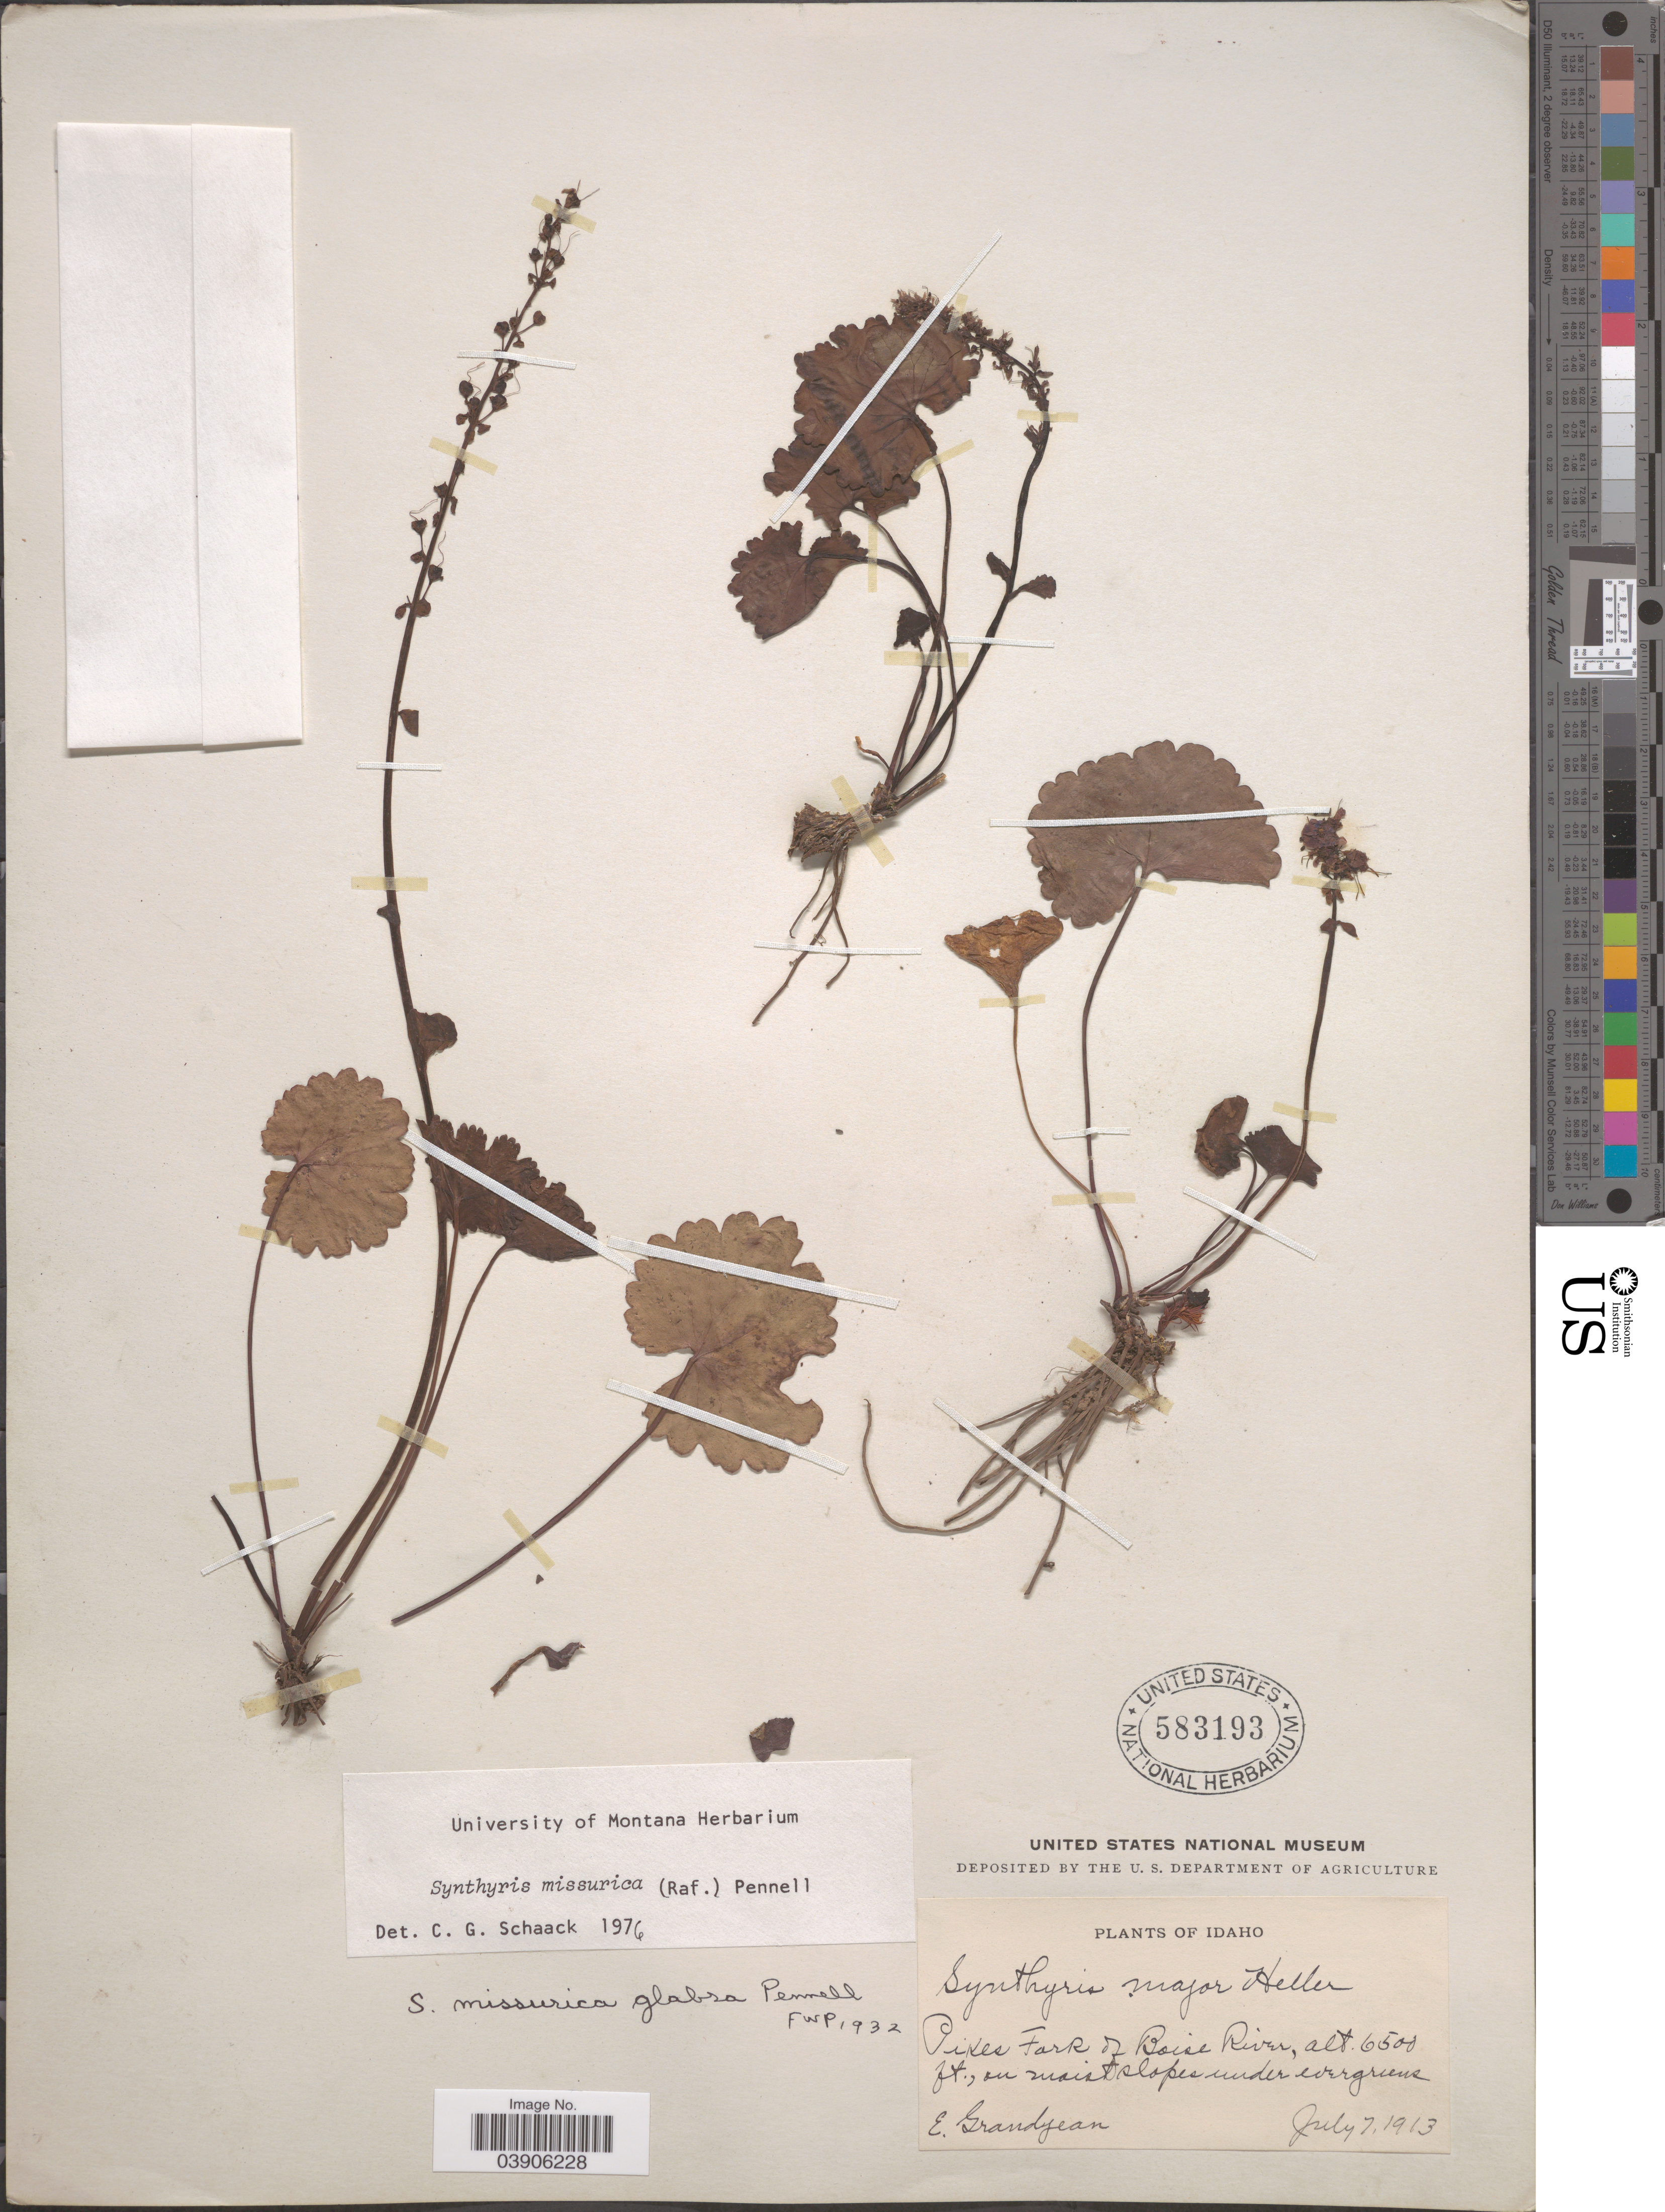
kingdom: Plantae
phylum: Tracheophyta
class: Magnoliopsida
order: Lamiales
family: Plantaginaceae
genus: Synthyris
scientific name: Synthyris missurica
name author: (Raf.) Pennell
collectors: E. Grandjean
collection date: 1913-07-07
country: United States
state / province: Idaho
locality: Pikes Fork of Boise River.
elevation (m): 1981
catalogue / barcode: US 583193